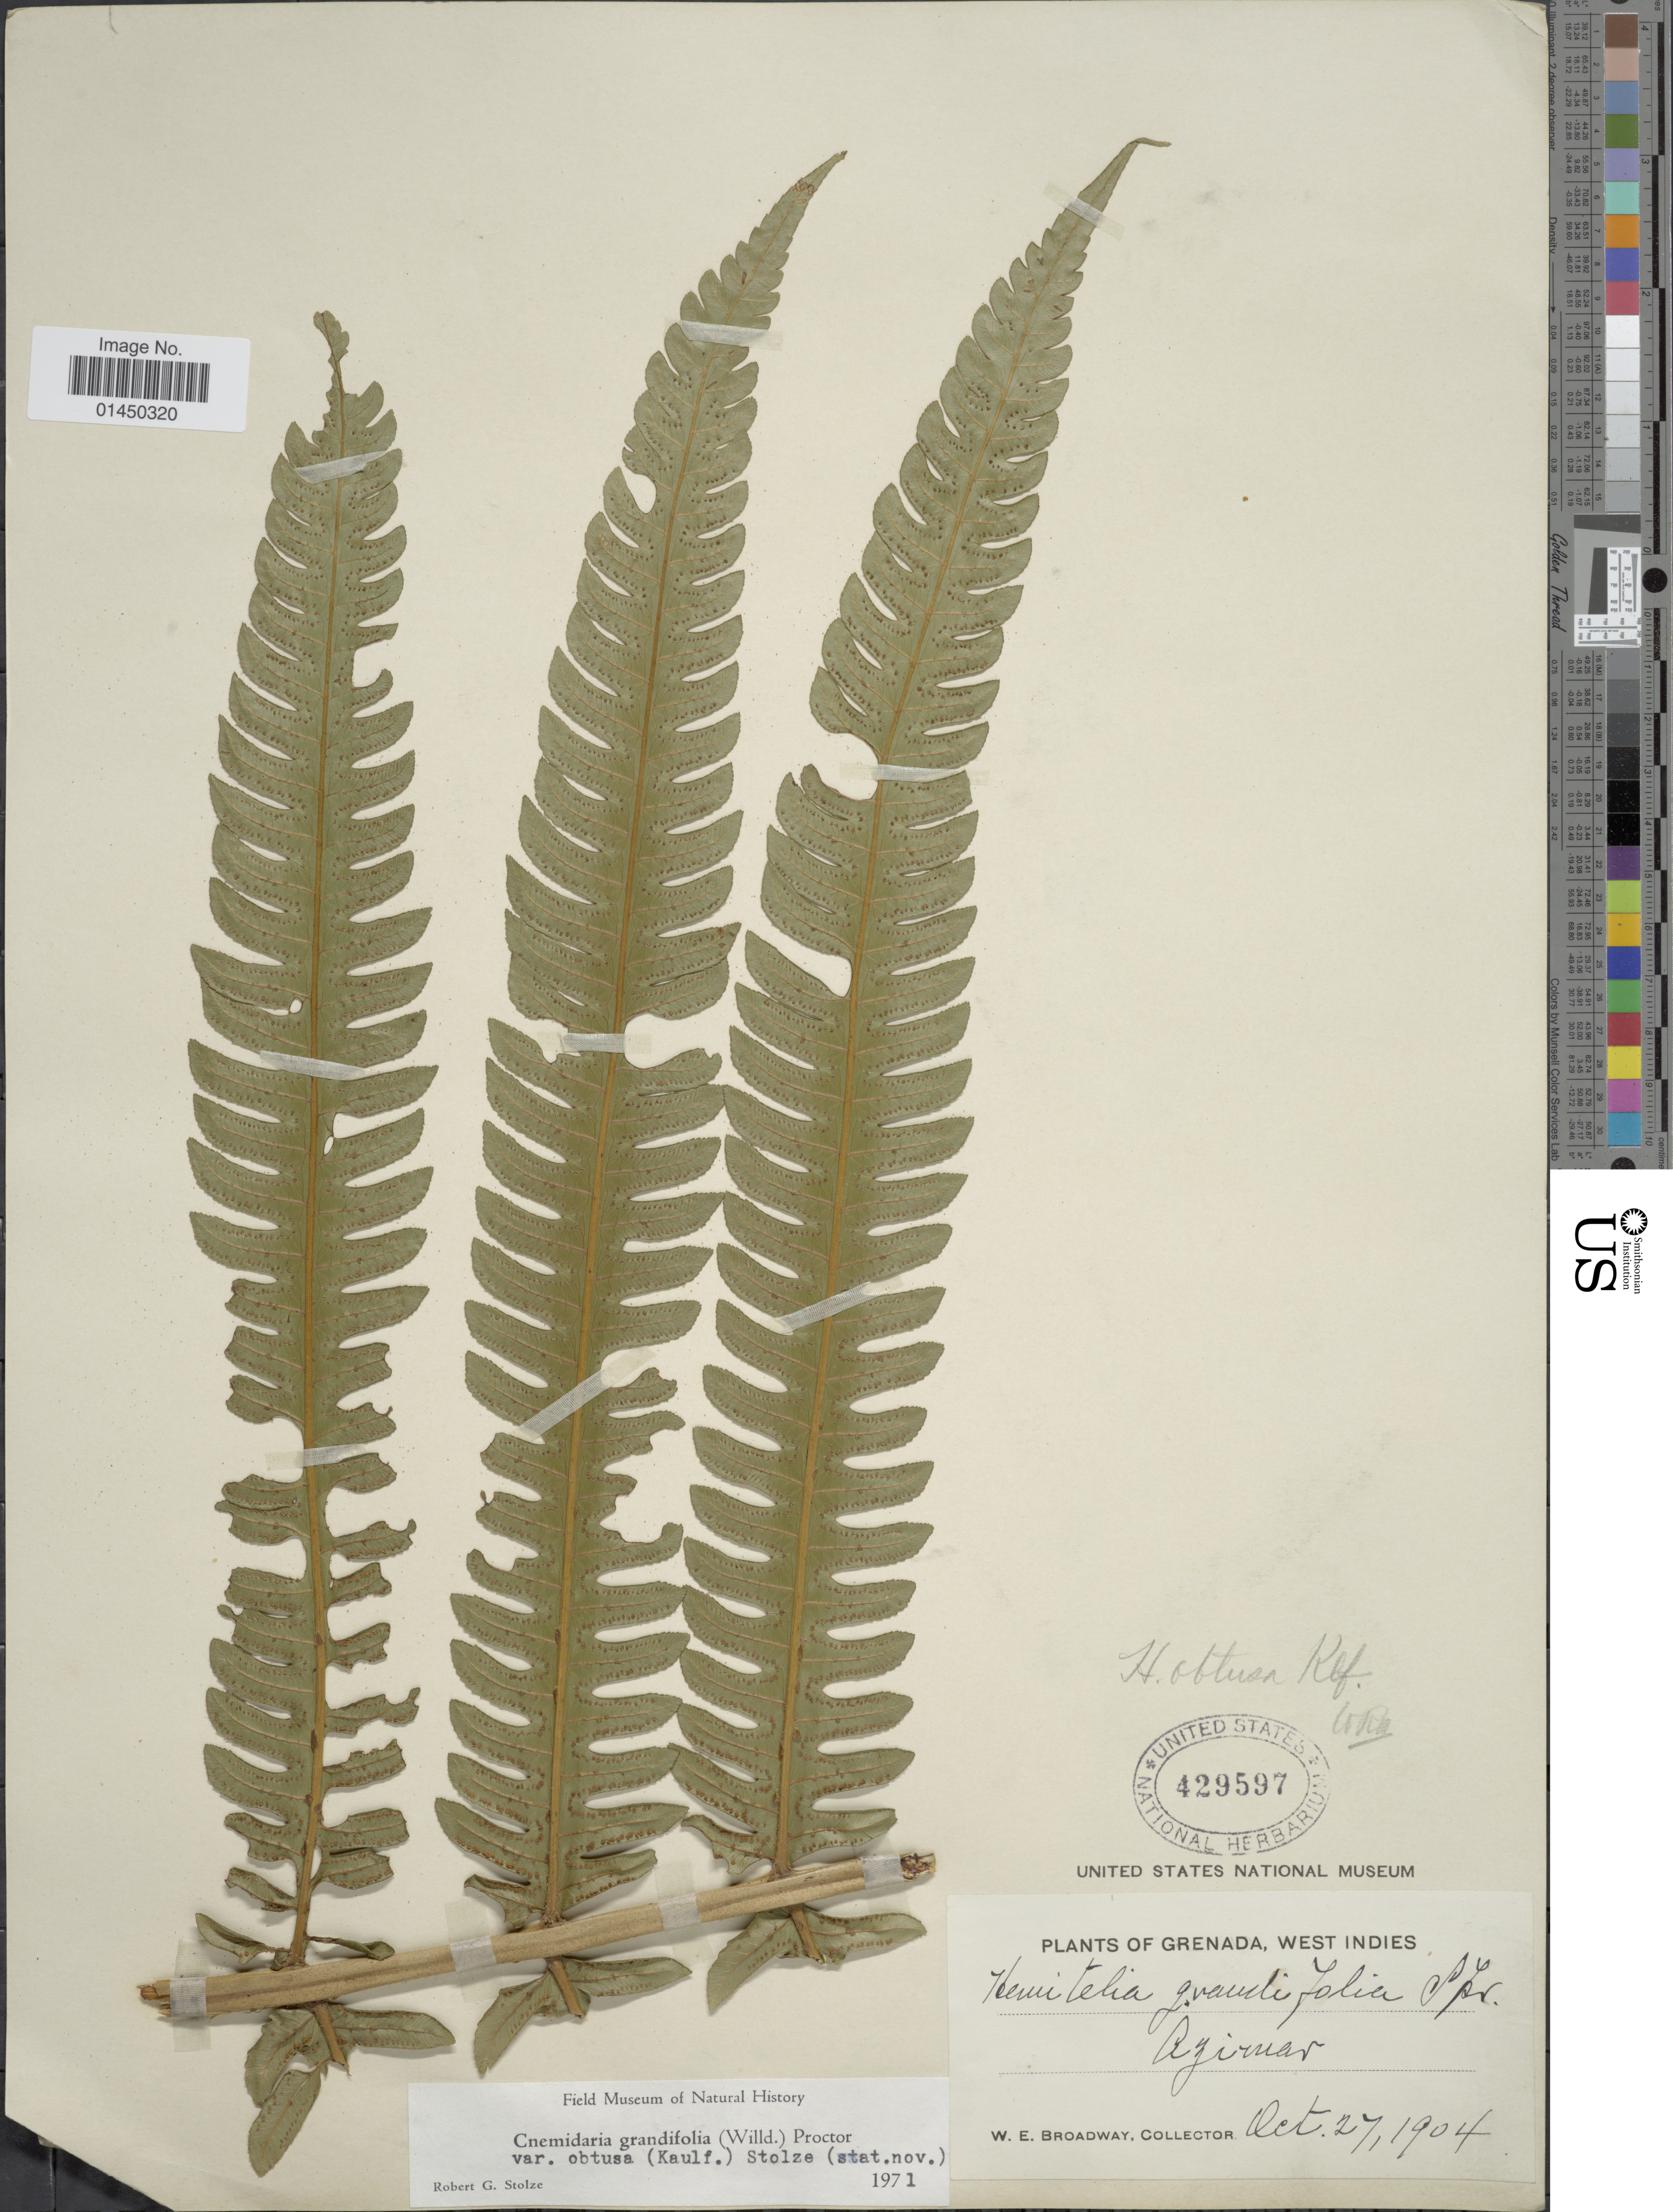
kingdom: Plantae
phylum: Tracheophyta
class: Polypodiopsida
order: Cyatheales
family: Cyatheaceae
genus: Cyathea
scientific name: Cyathea grandifolia var. obtusa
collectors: W. E. Broadway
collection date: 1904-10-27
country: Grenada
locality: Azimar.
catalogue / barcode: US 429597